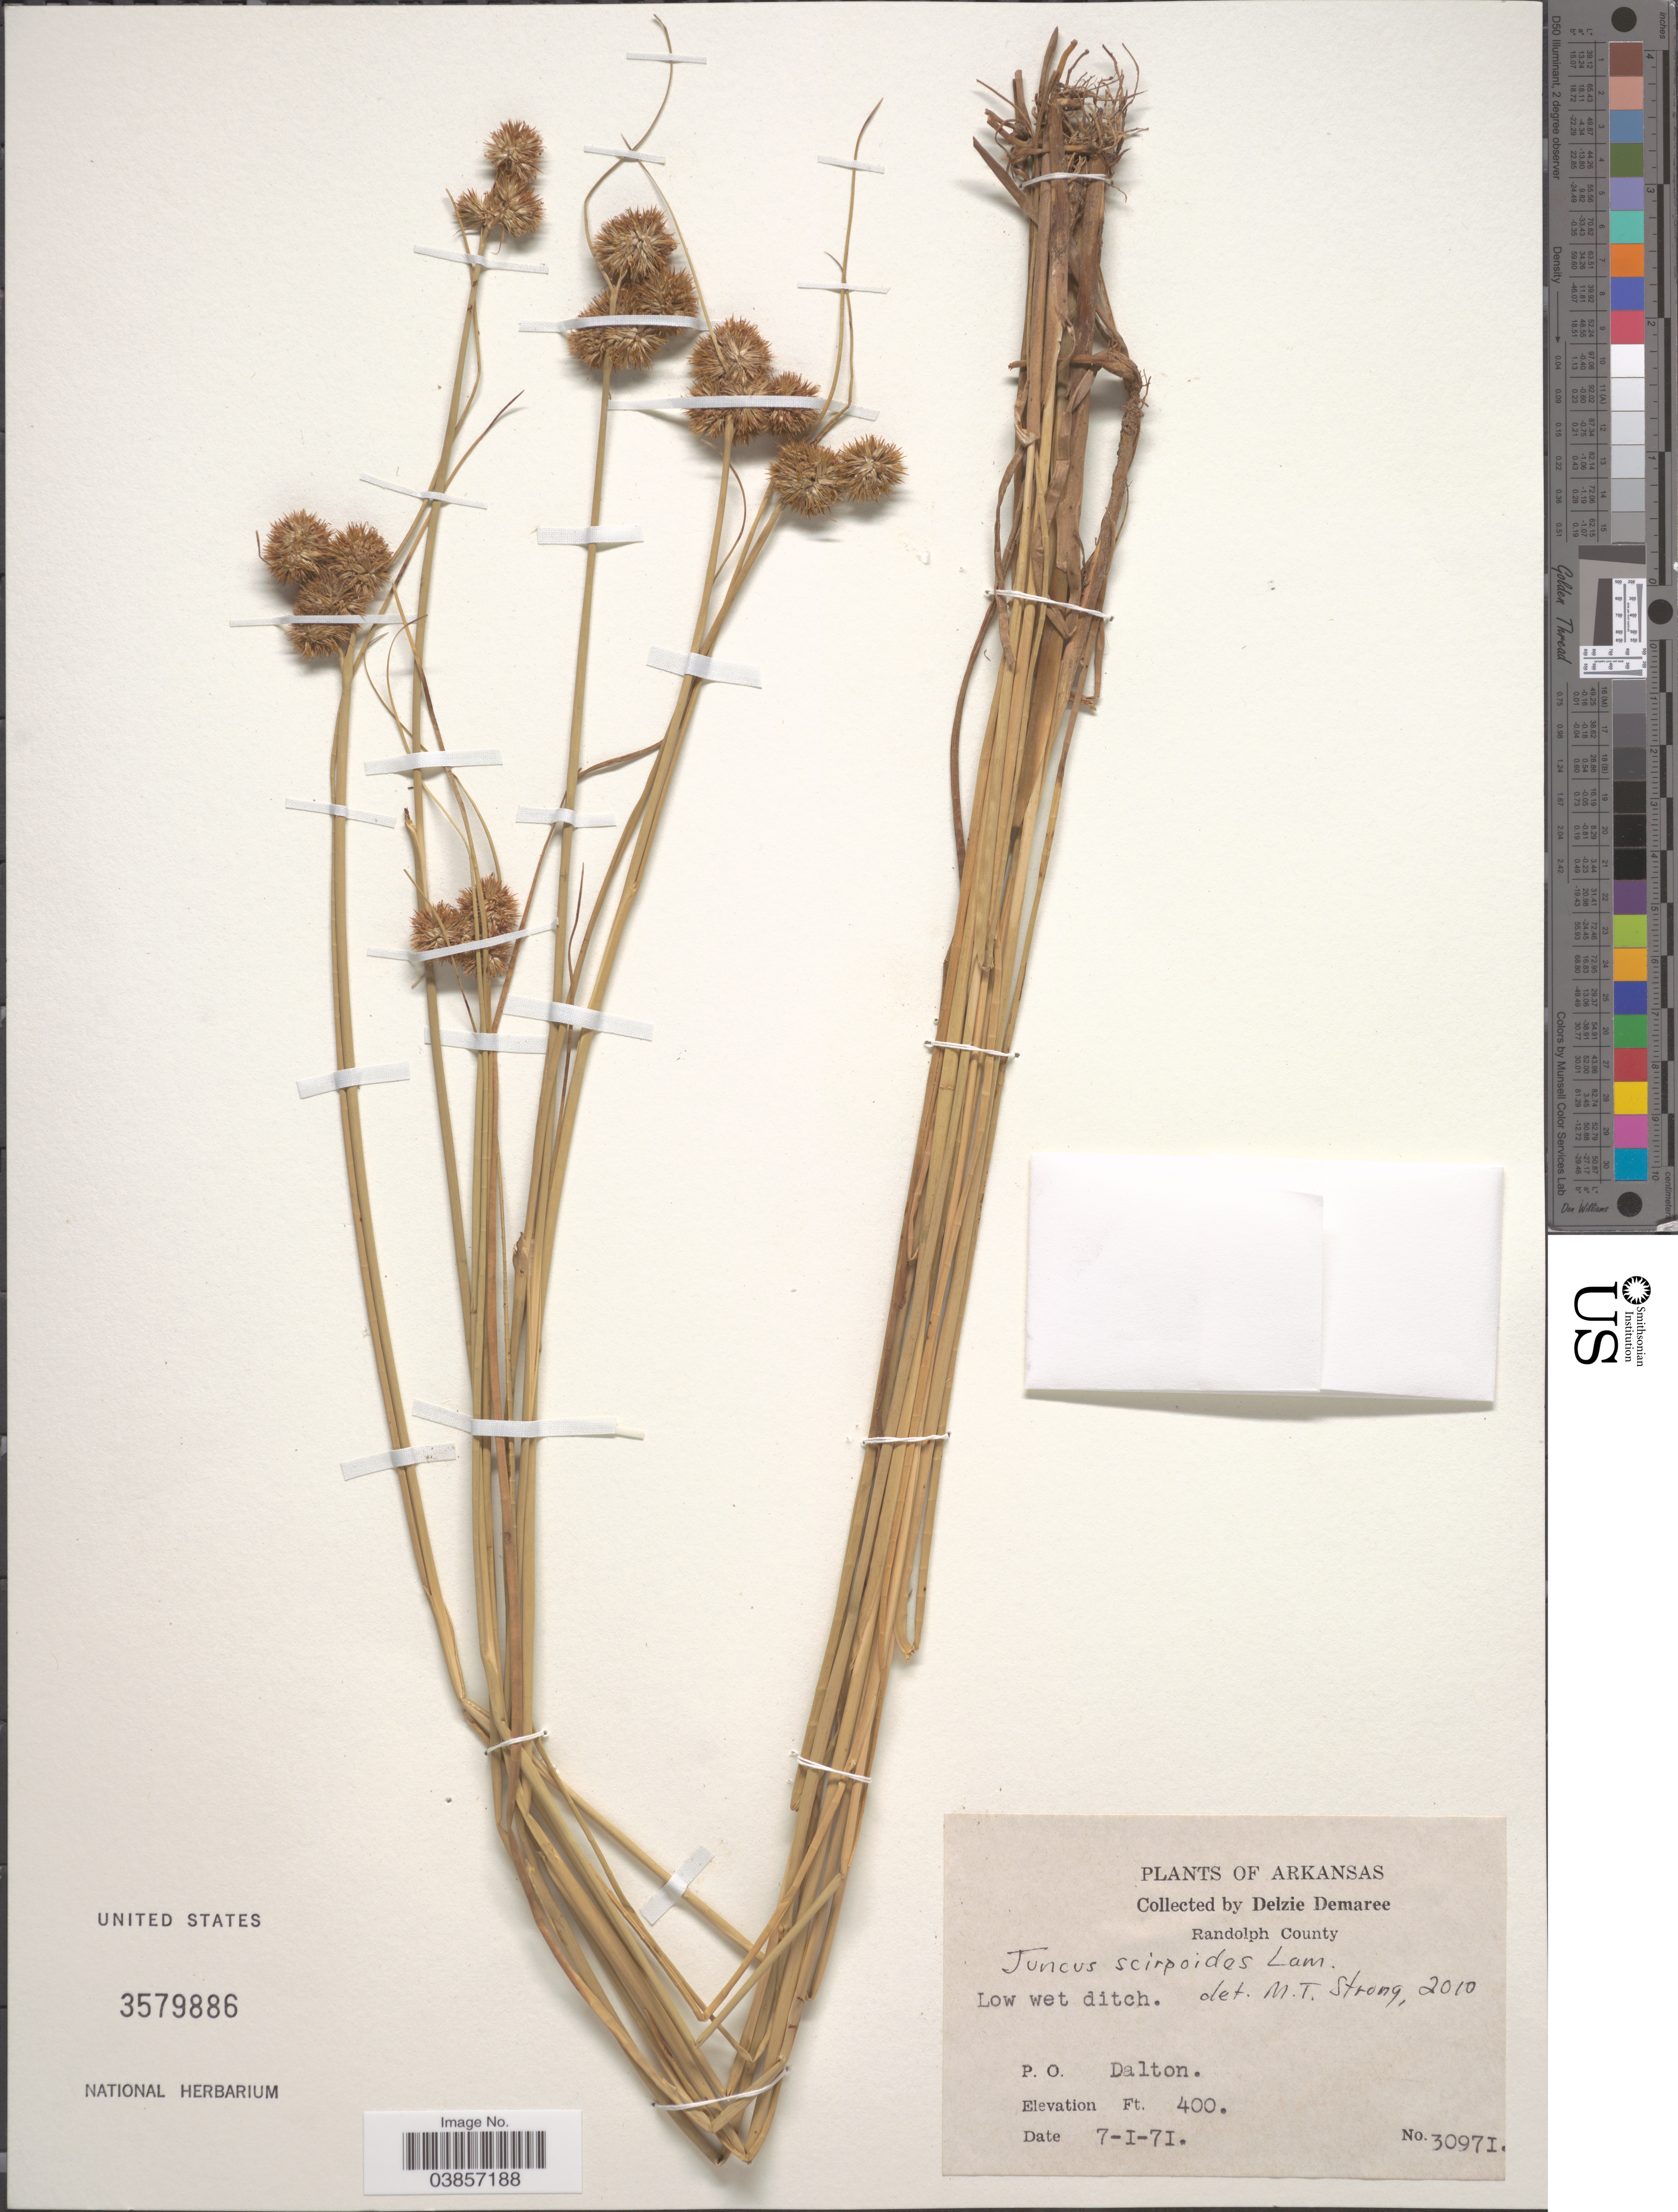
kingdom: Plantae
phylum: Tracheophyta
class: Liliopsida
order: Poales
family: Juncaceae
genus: Juncus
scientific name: Juncus scirpoides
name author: Lam.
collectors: D. Demaree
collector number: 30971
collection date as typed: Transcribed d/m/y: 1/7/71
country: United States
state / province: Arkansas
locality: Randolph County. P. O. Dalton.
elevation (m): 122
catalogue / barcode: US 3579886